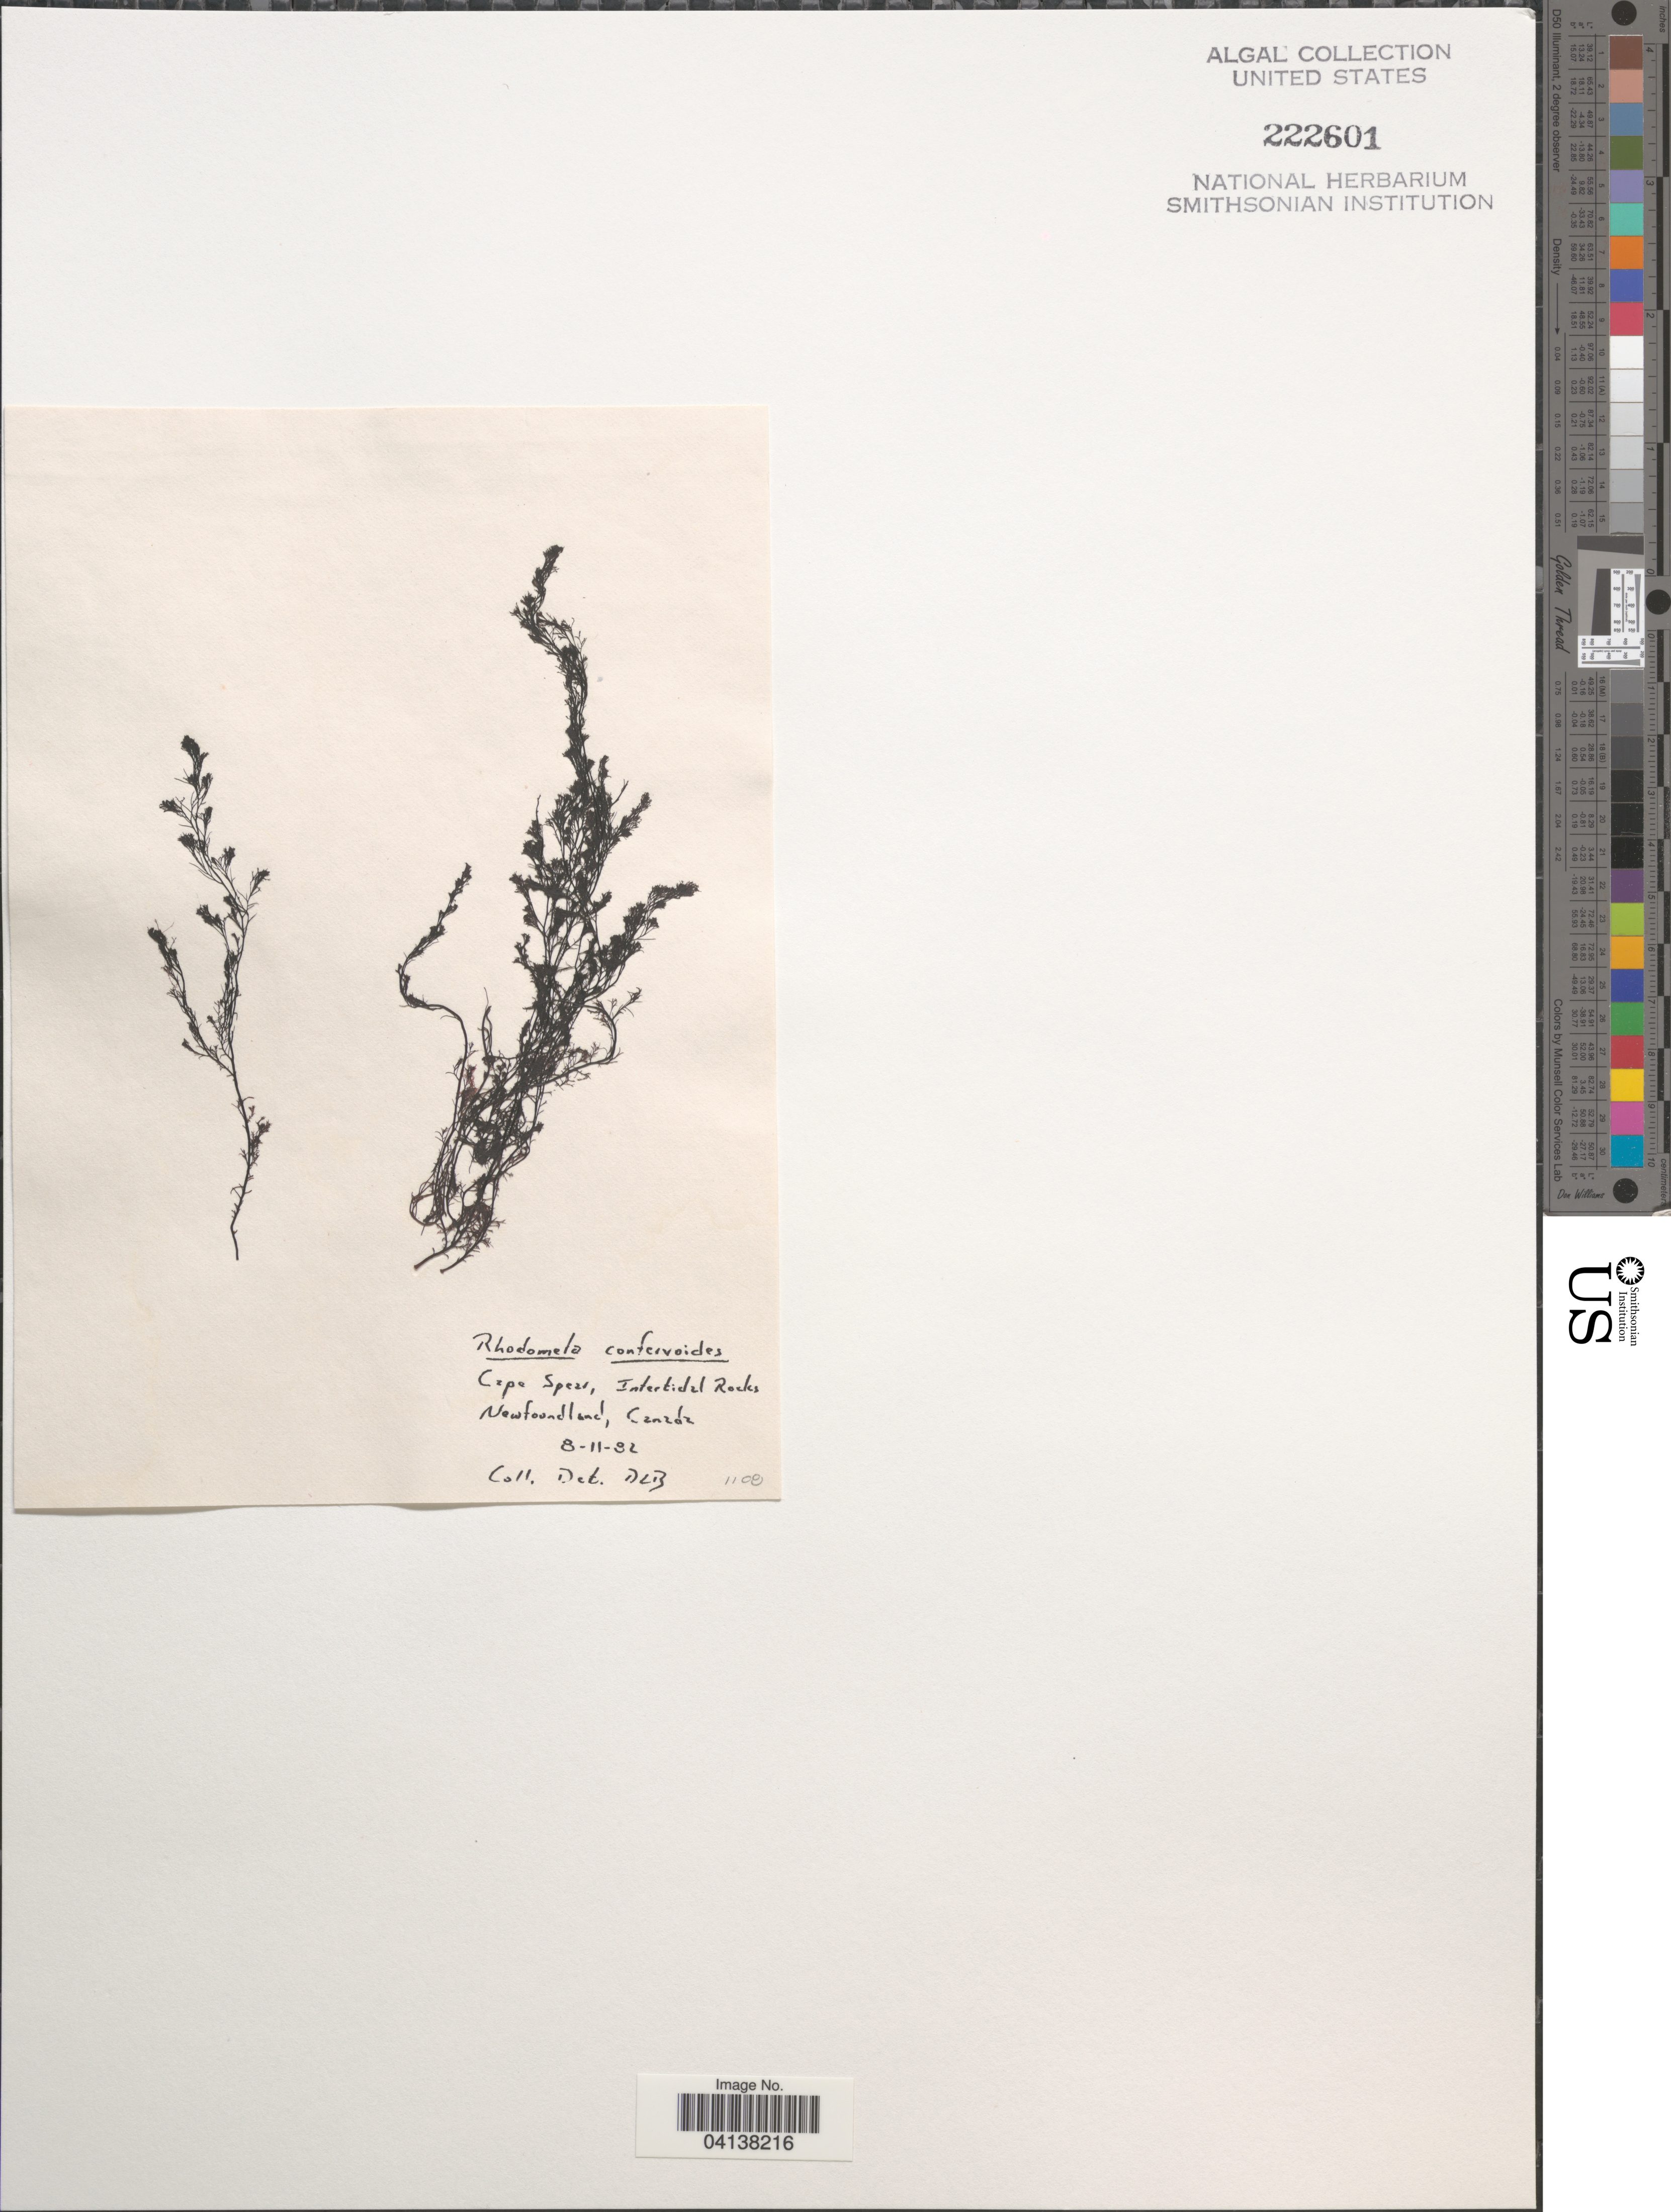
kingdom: Plantae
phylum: Rhodophyta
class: Florideophyceae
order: Ceramiales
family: Rhodomelaceae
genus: Rhodomela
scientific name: Rhodomela confervoides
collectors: D. L. B.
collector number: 1108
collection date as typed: Transcribed d/m/y: 8/11/82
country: Canada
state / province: Newfoundland and Labrador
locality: Cape Spear, Intertidal Rocks.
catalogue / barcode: US 222601